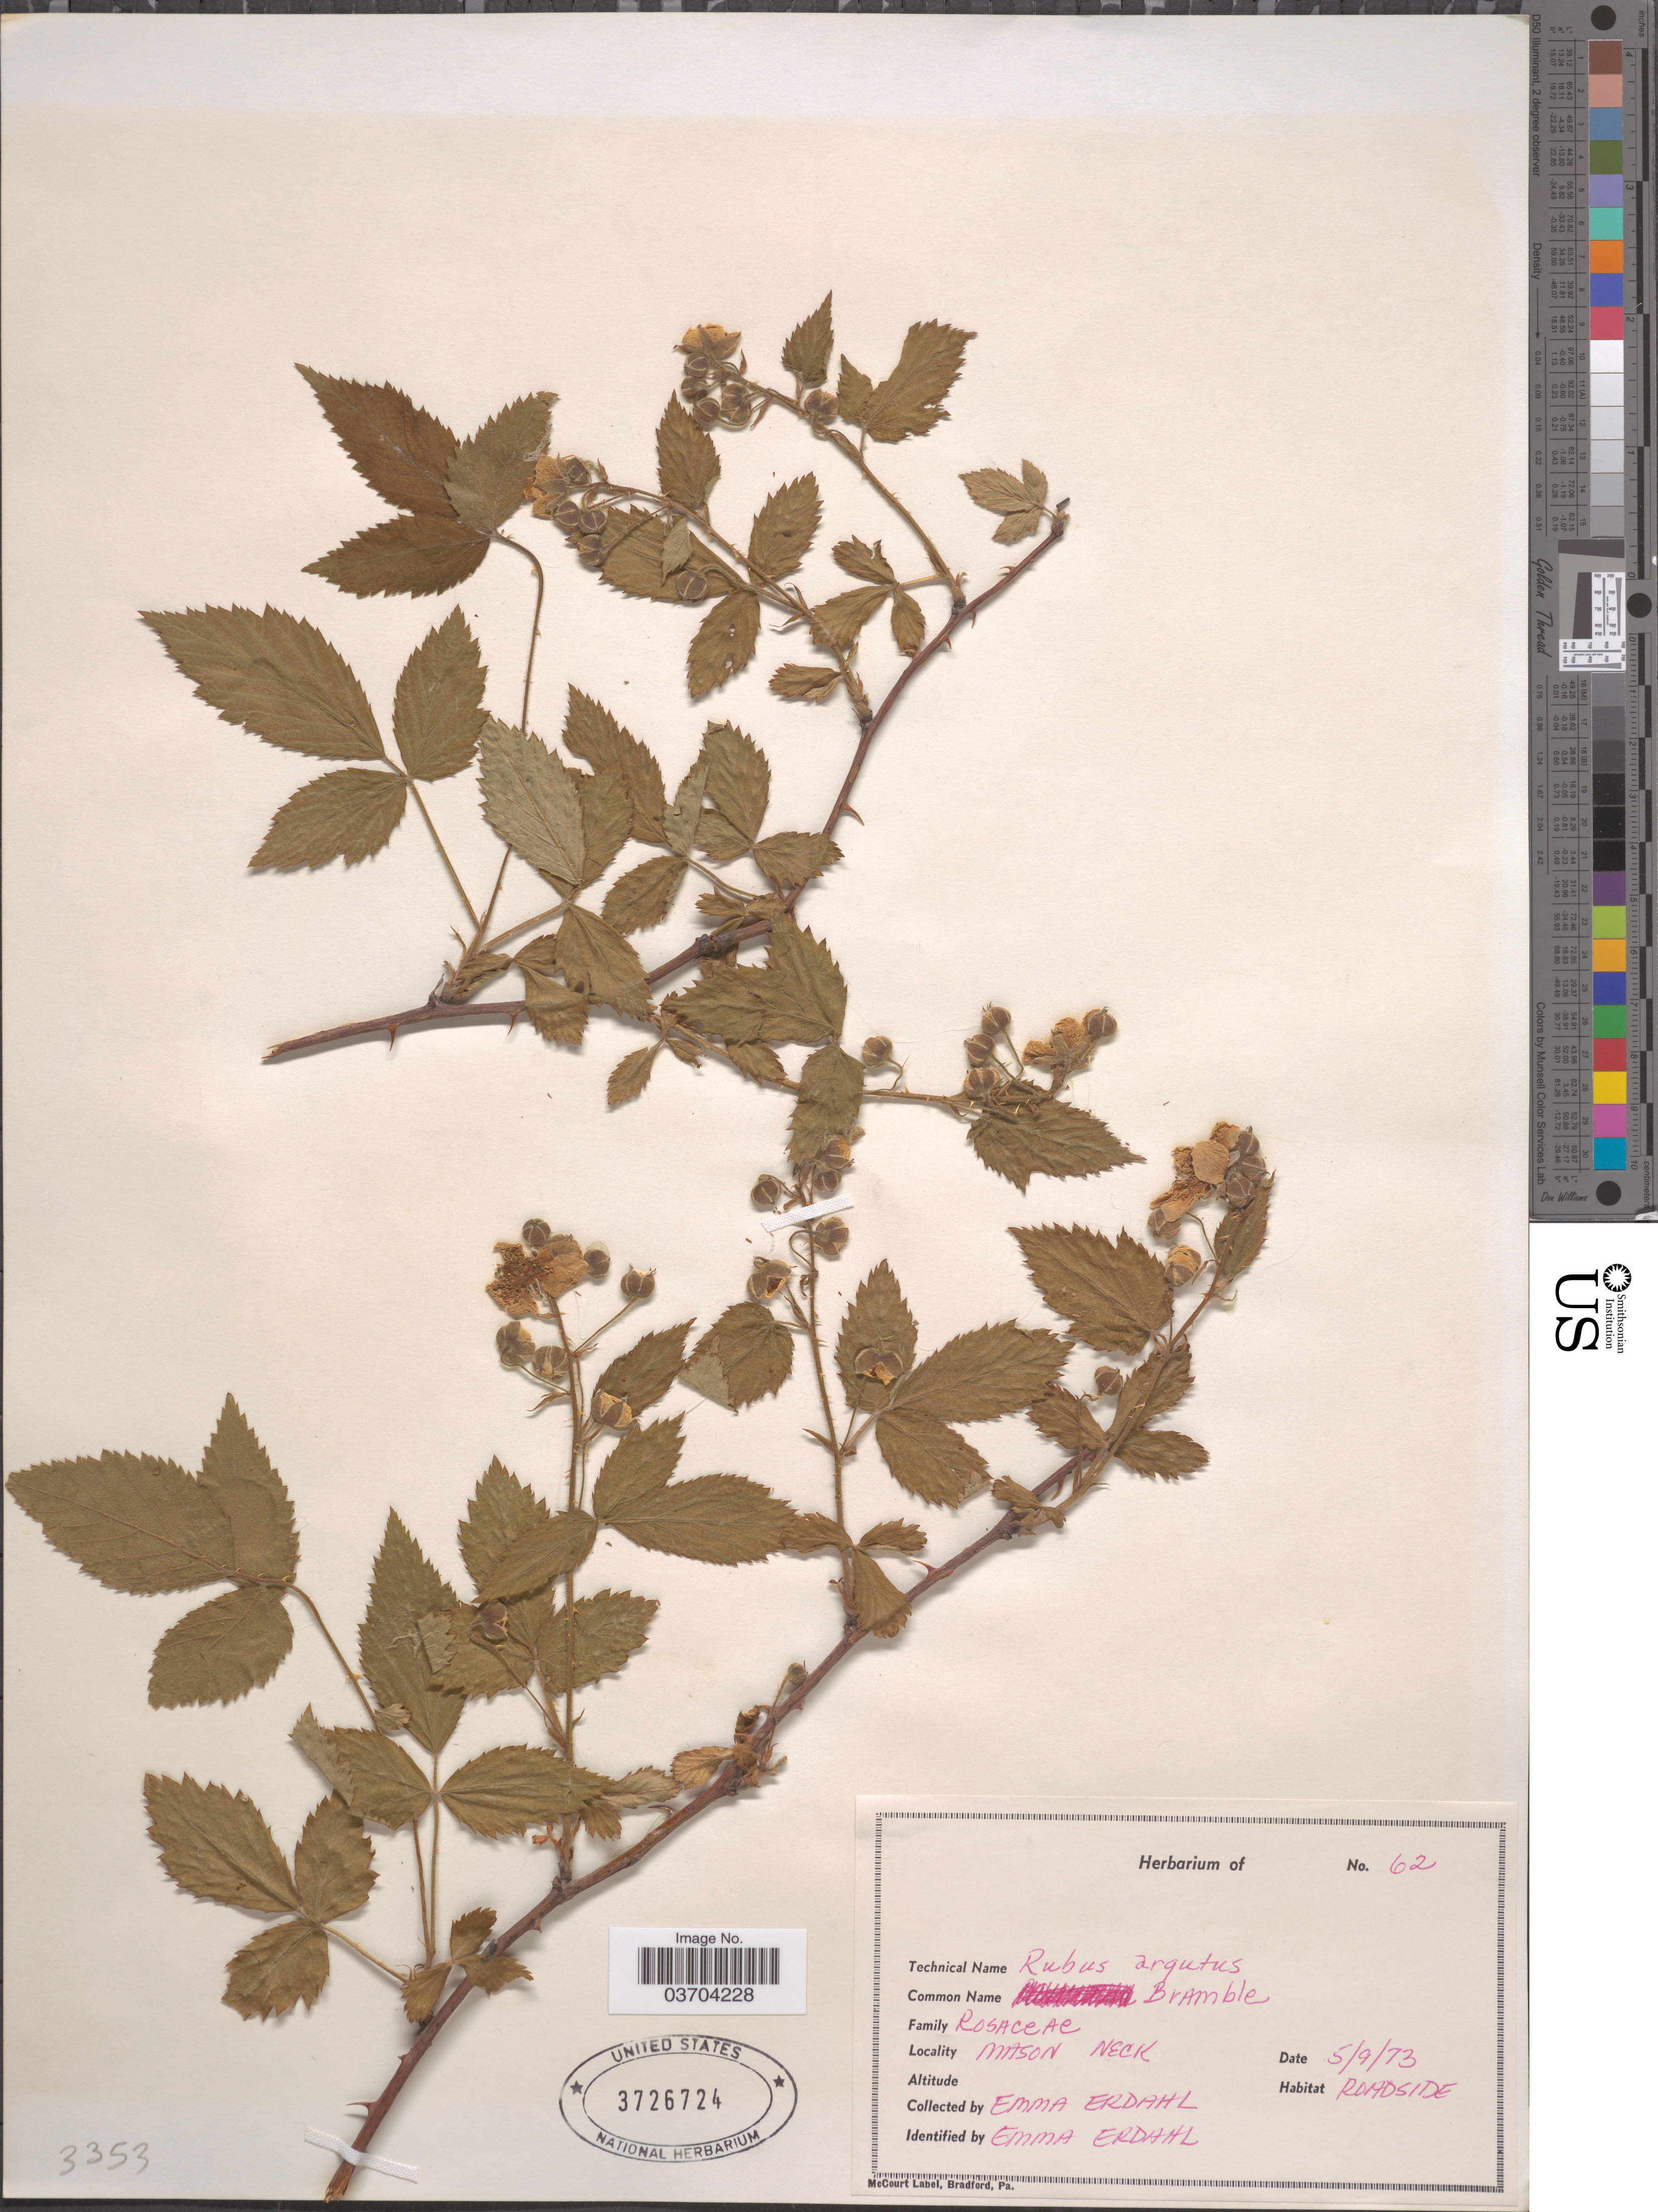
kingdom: Plantae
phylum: Tracheophyta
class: Magnoliopsida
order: Rosales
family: Rosaceae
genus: Rubus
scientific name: Rubus argutus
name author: Link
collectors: E. Erdahl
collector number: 62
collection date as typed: Transcribed d/m/y: 5/9/73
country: United States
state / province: Virginia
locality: Mason Neck.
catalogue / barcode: US 3726724